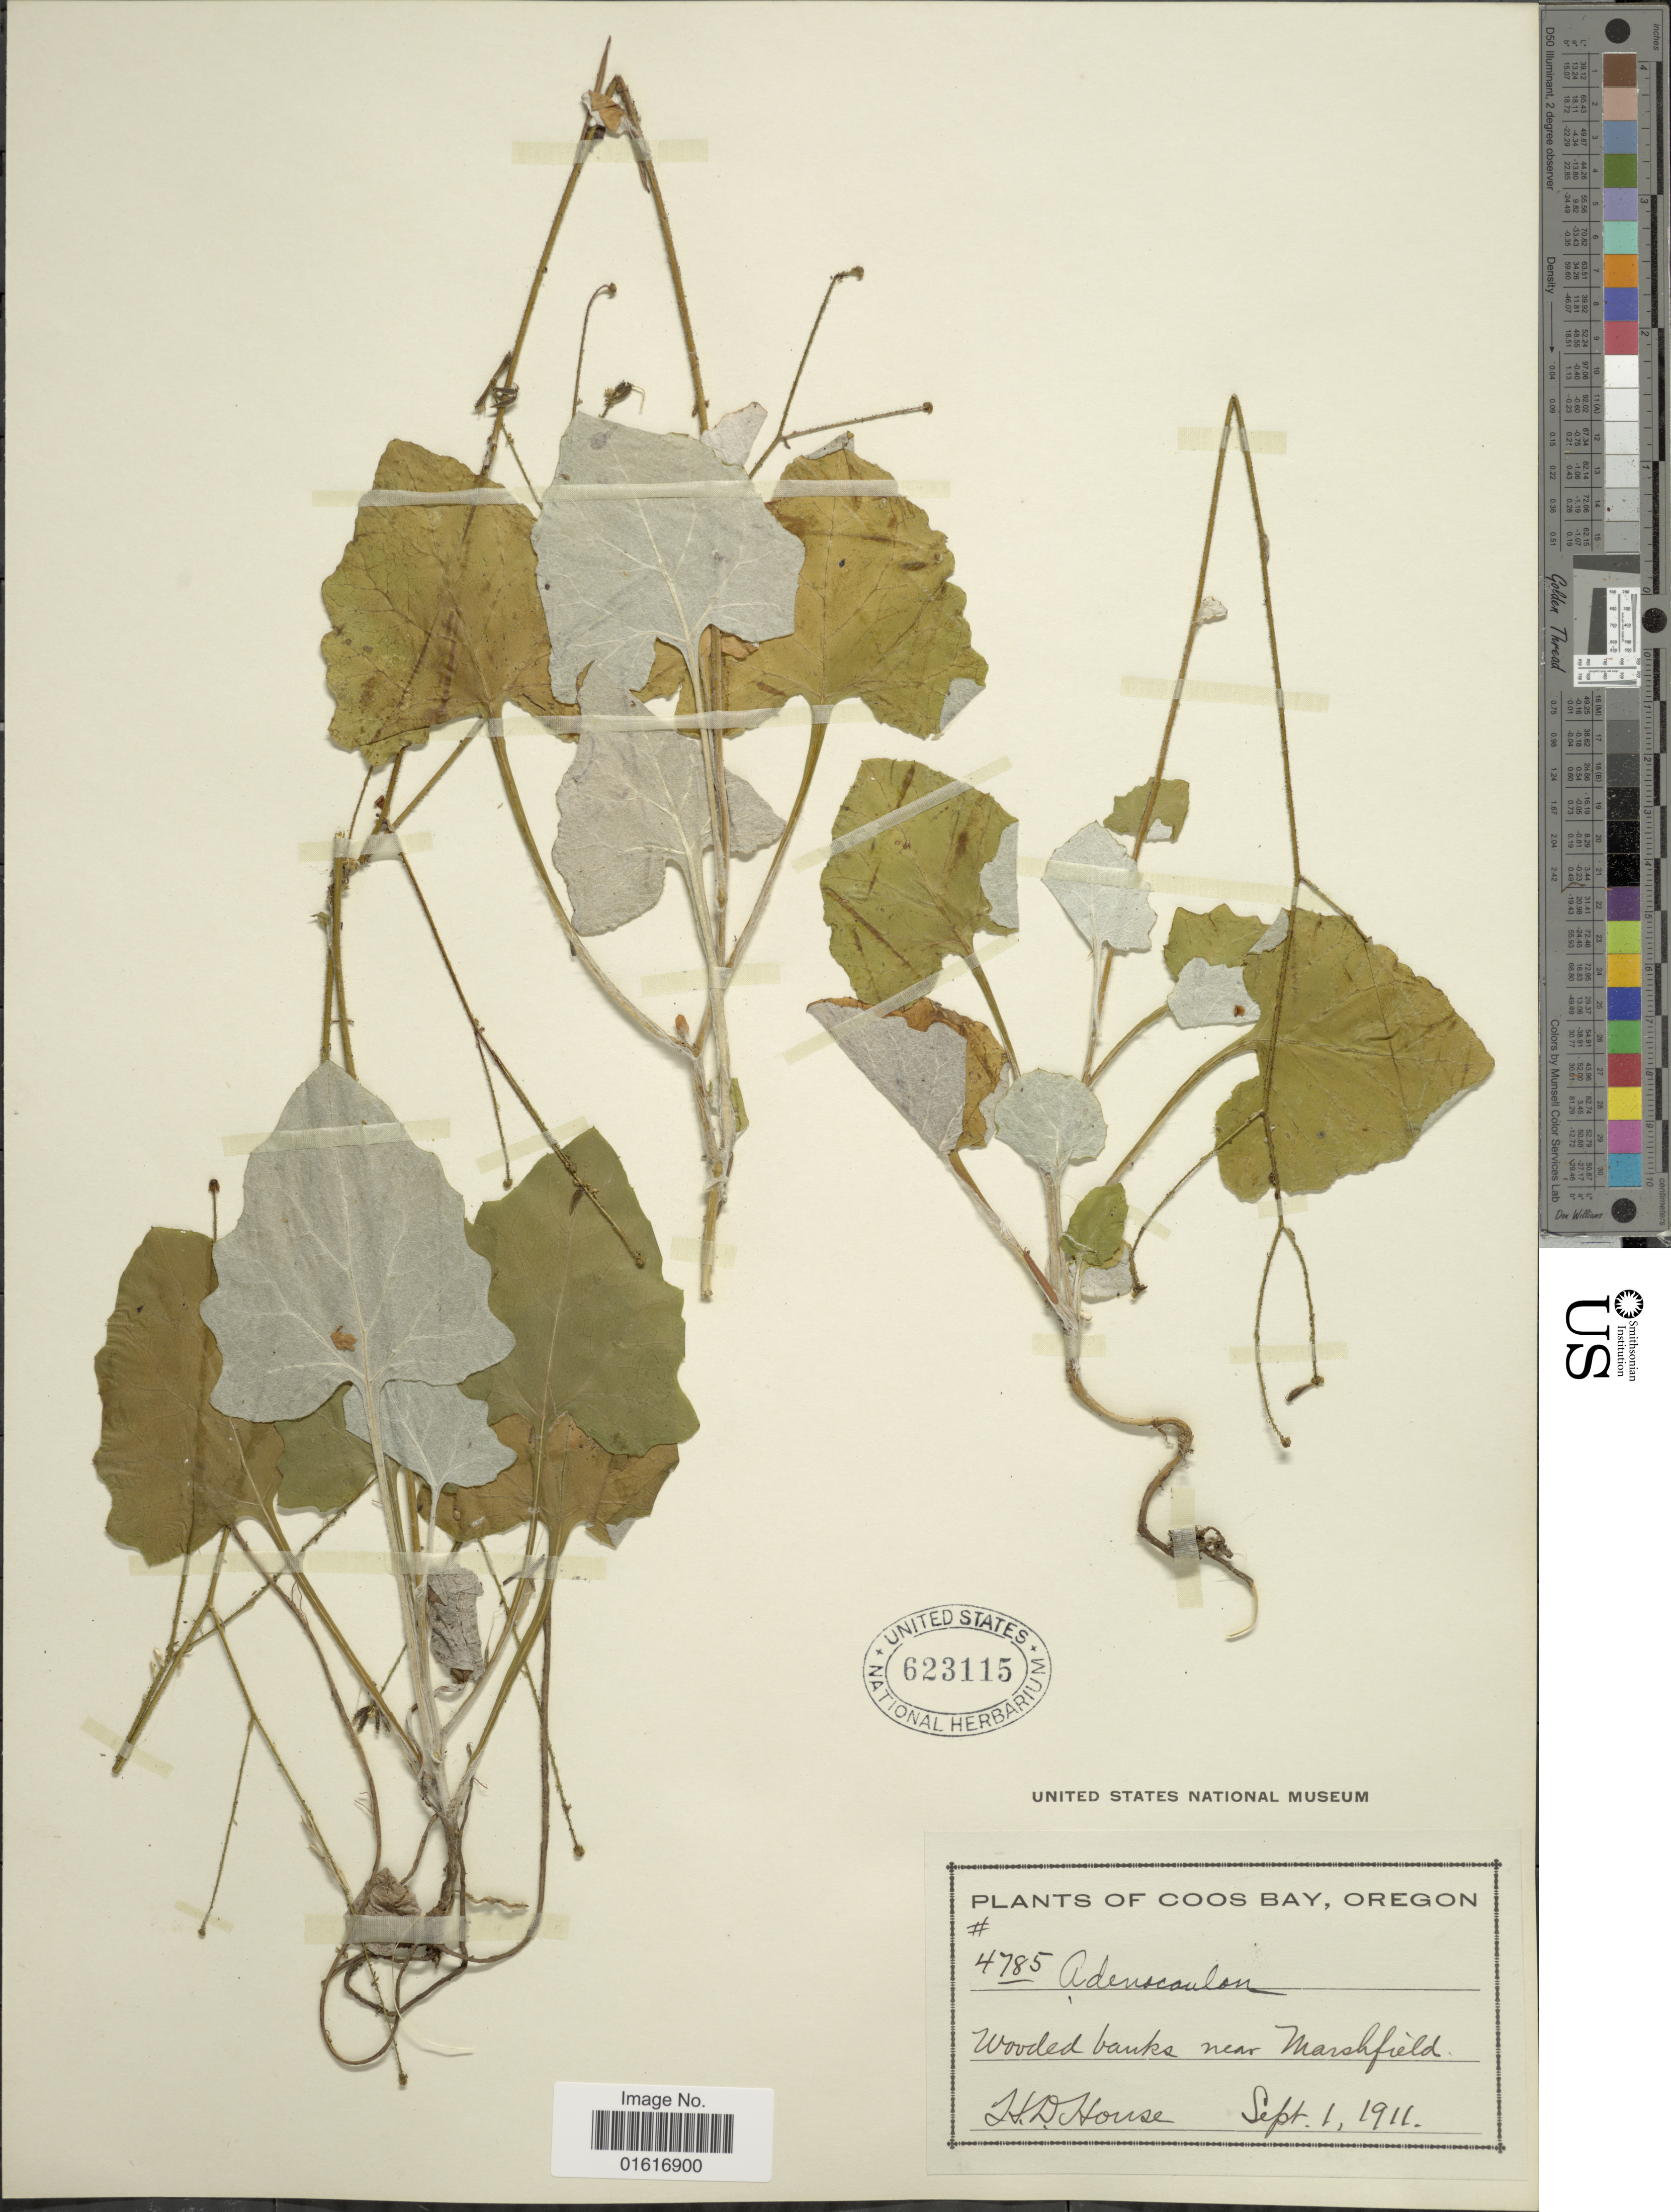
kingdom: Plantae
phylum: Tracheophyta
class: Magnoliopsida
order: Asterales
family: Asteraceae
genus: Adenocaulon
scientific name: Adenocaulon bicolor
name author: Hook.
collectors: H. D. House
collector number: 4785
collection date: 1911-09-01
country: United States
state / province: Oregon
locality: Coos Bay, Wooded banks near Marshfield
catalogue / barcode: US 623115